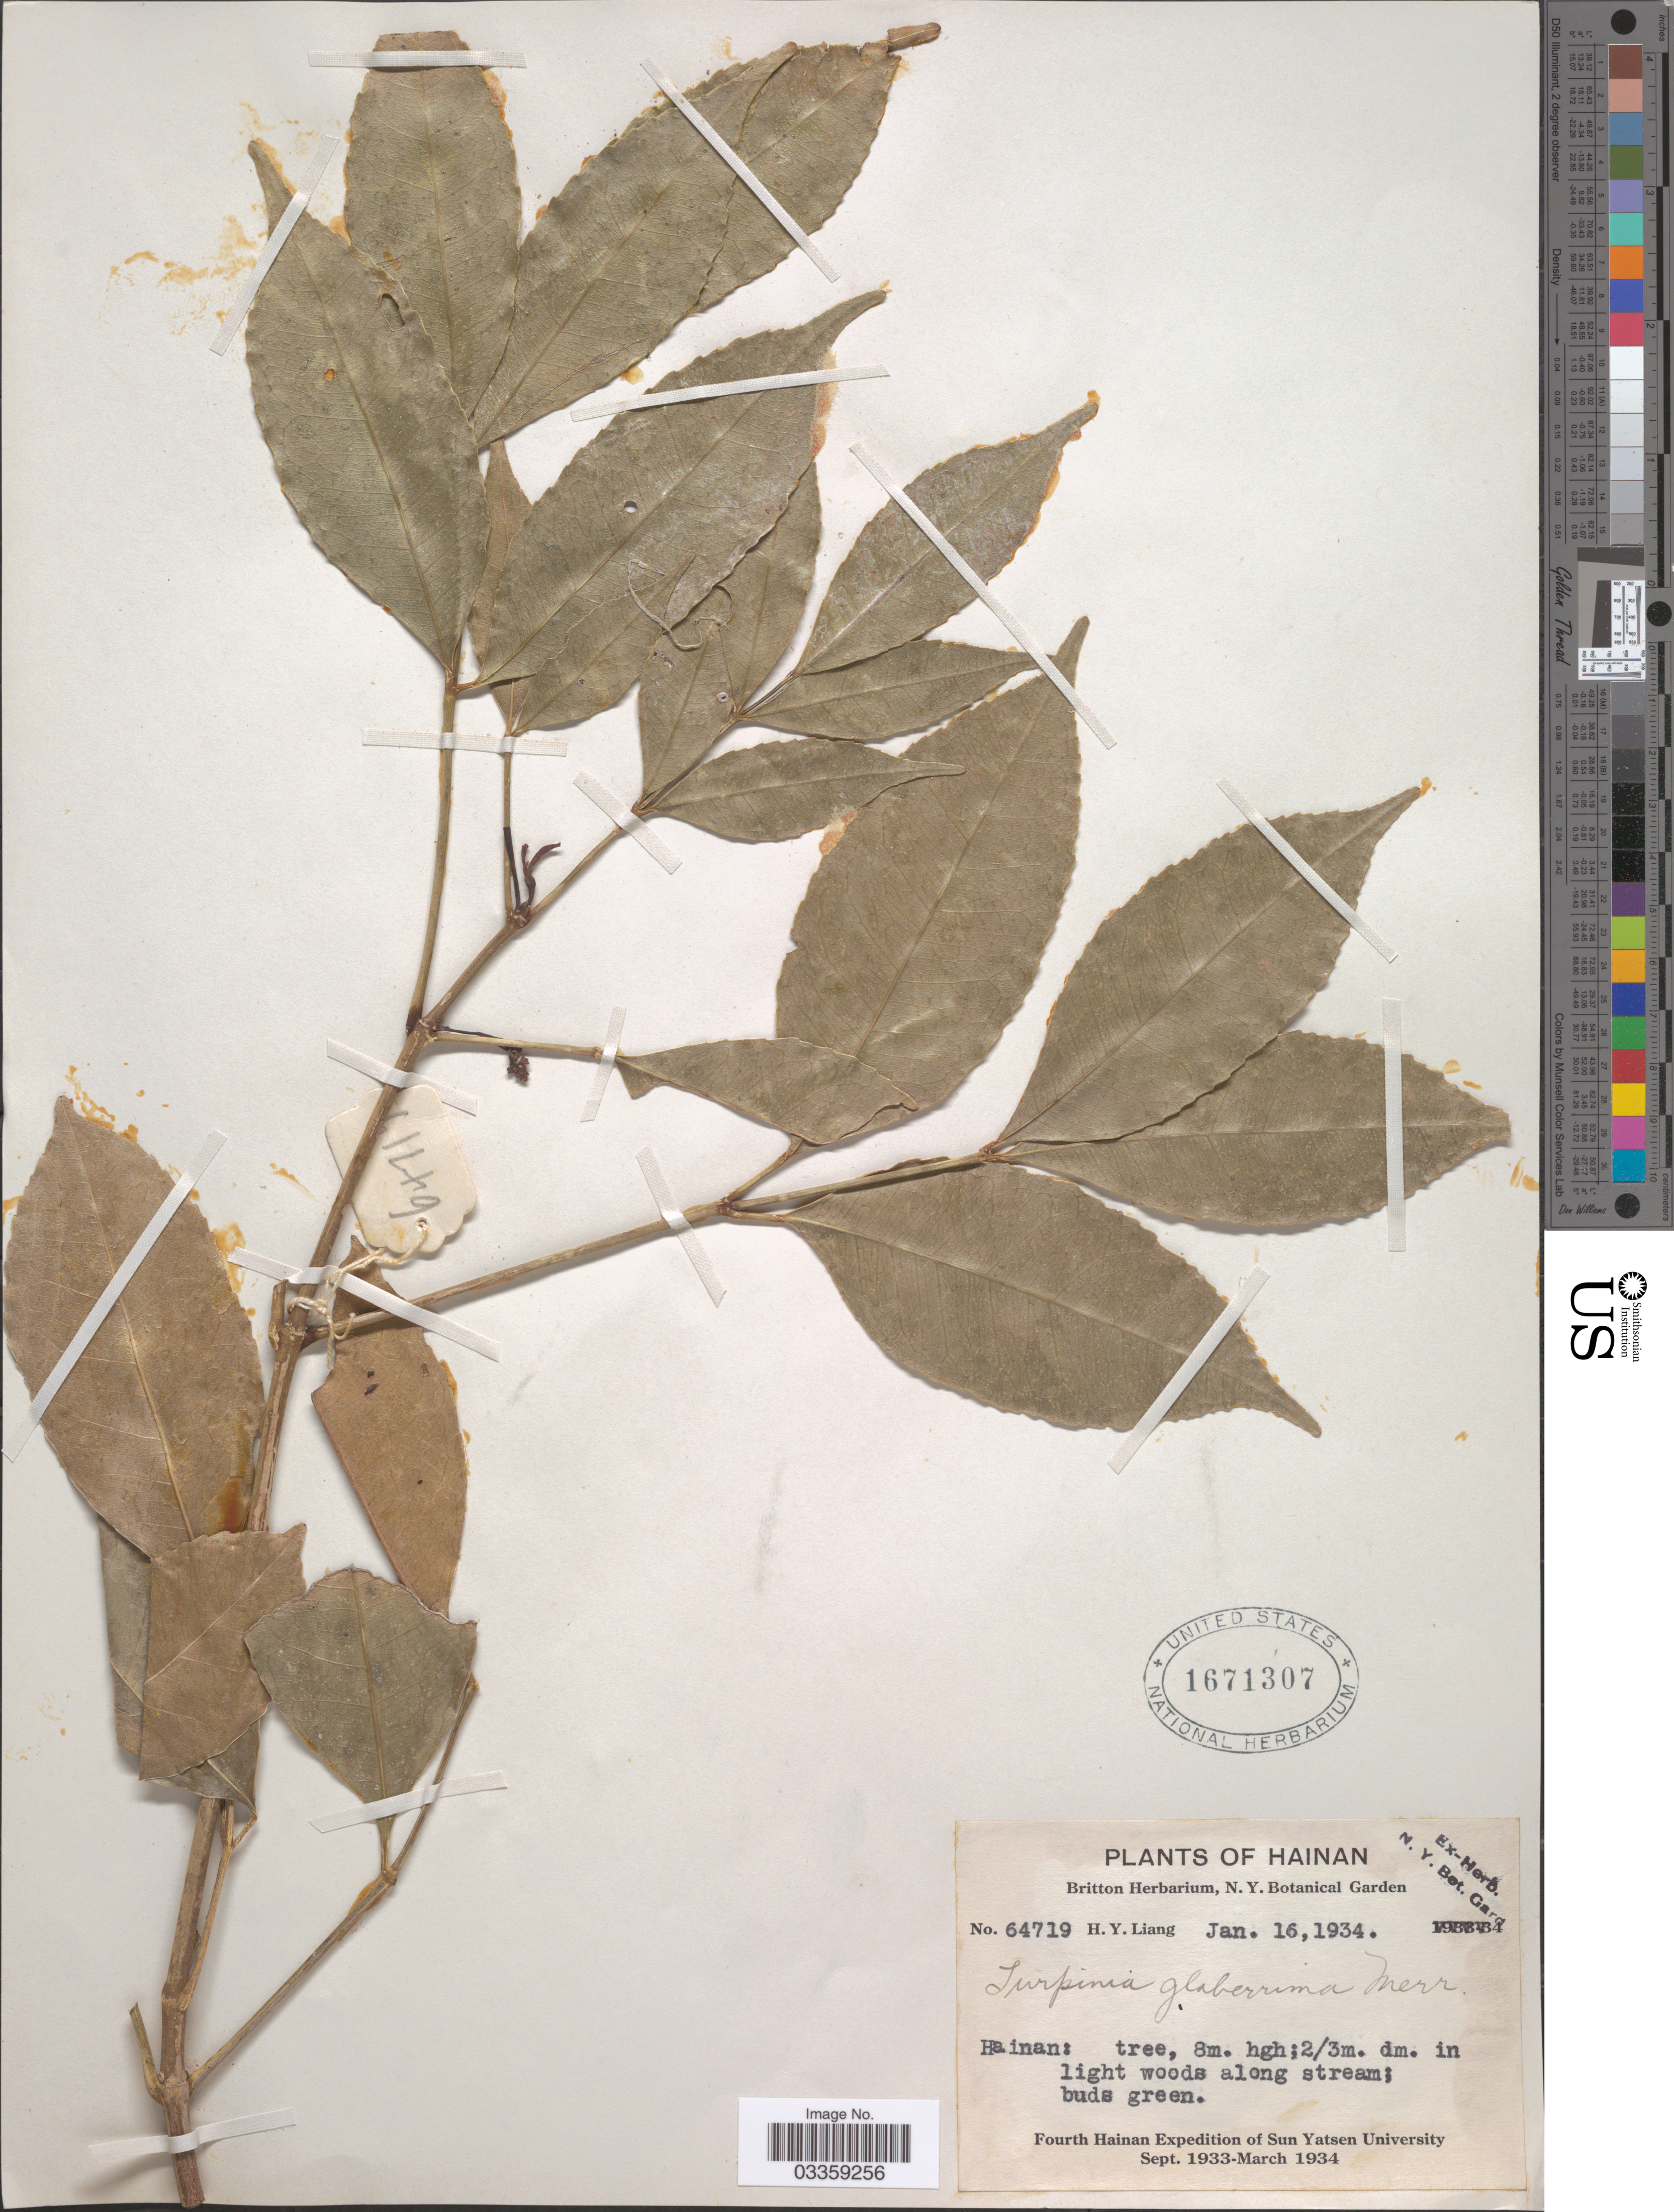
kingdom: Plantae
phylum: Tracheophyta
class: Magnoliopsida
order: Crossosomatales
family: Staphyleaceae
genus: Turpinia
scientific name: Turpinia glaberrima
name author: Merr.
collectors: H. Y. Liang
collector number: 64719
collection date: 1934-01-16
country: China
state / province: Hainan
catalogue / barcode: US 1671307